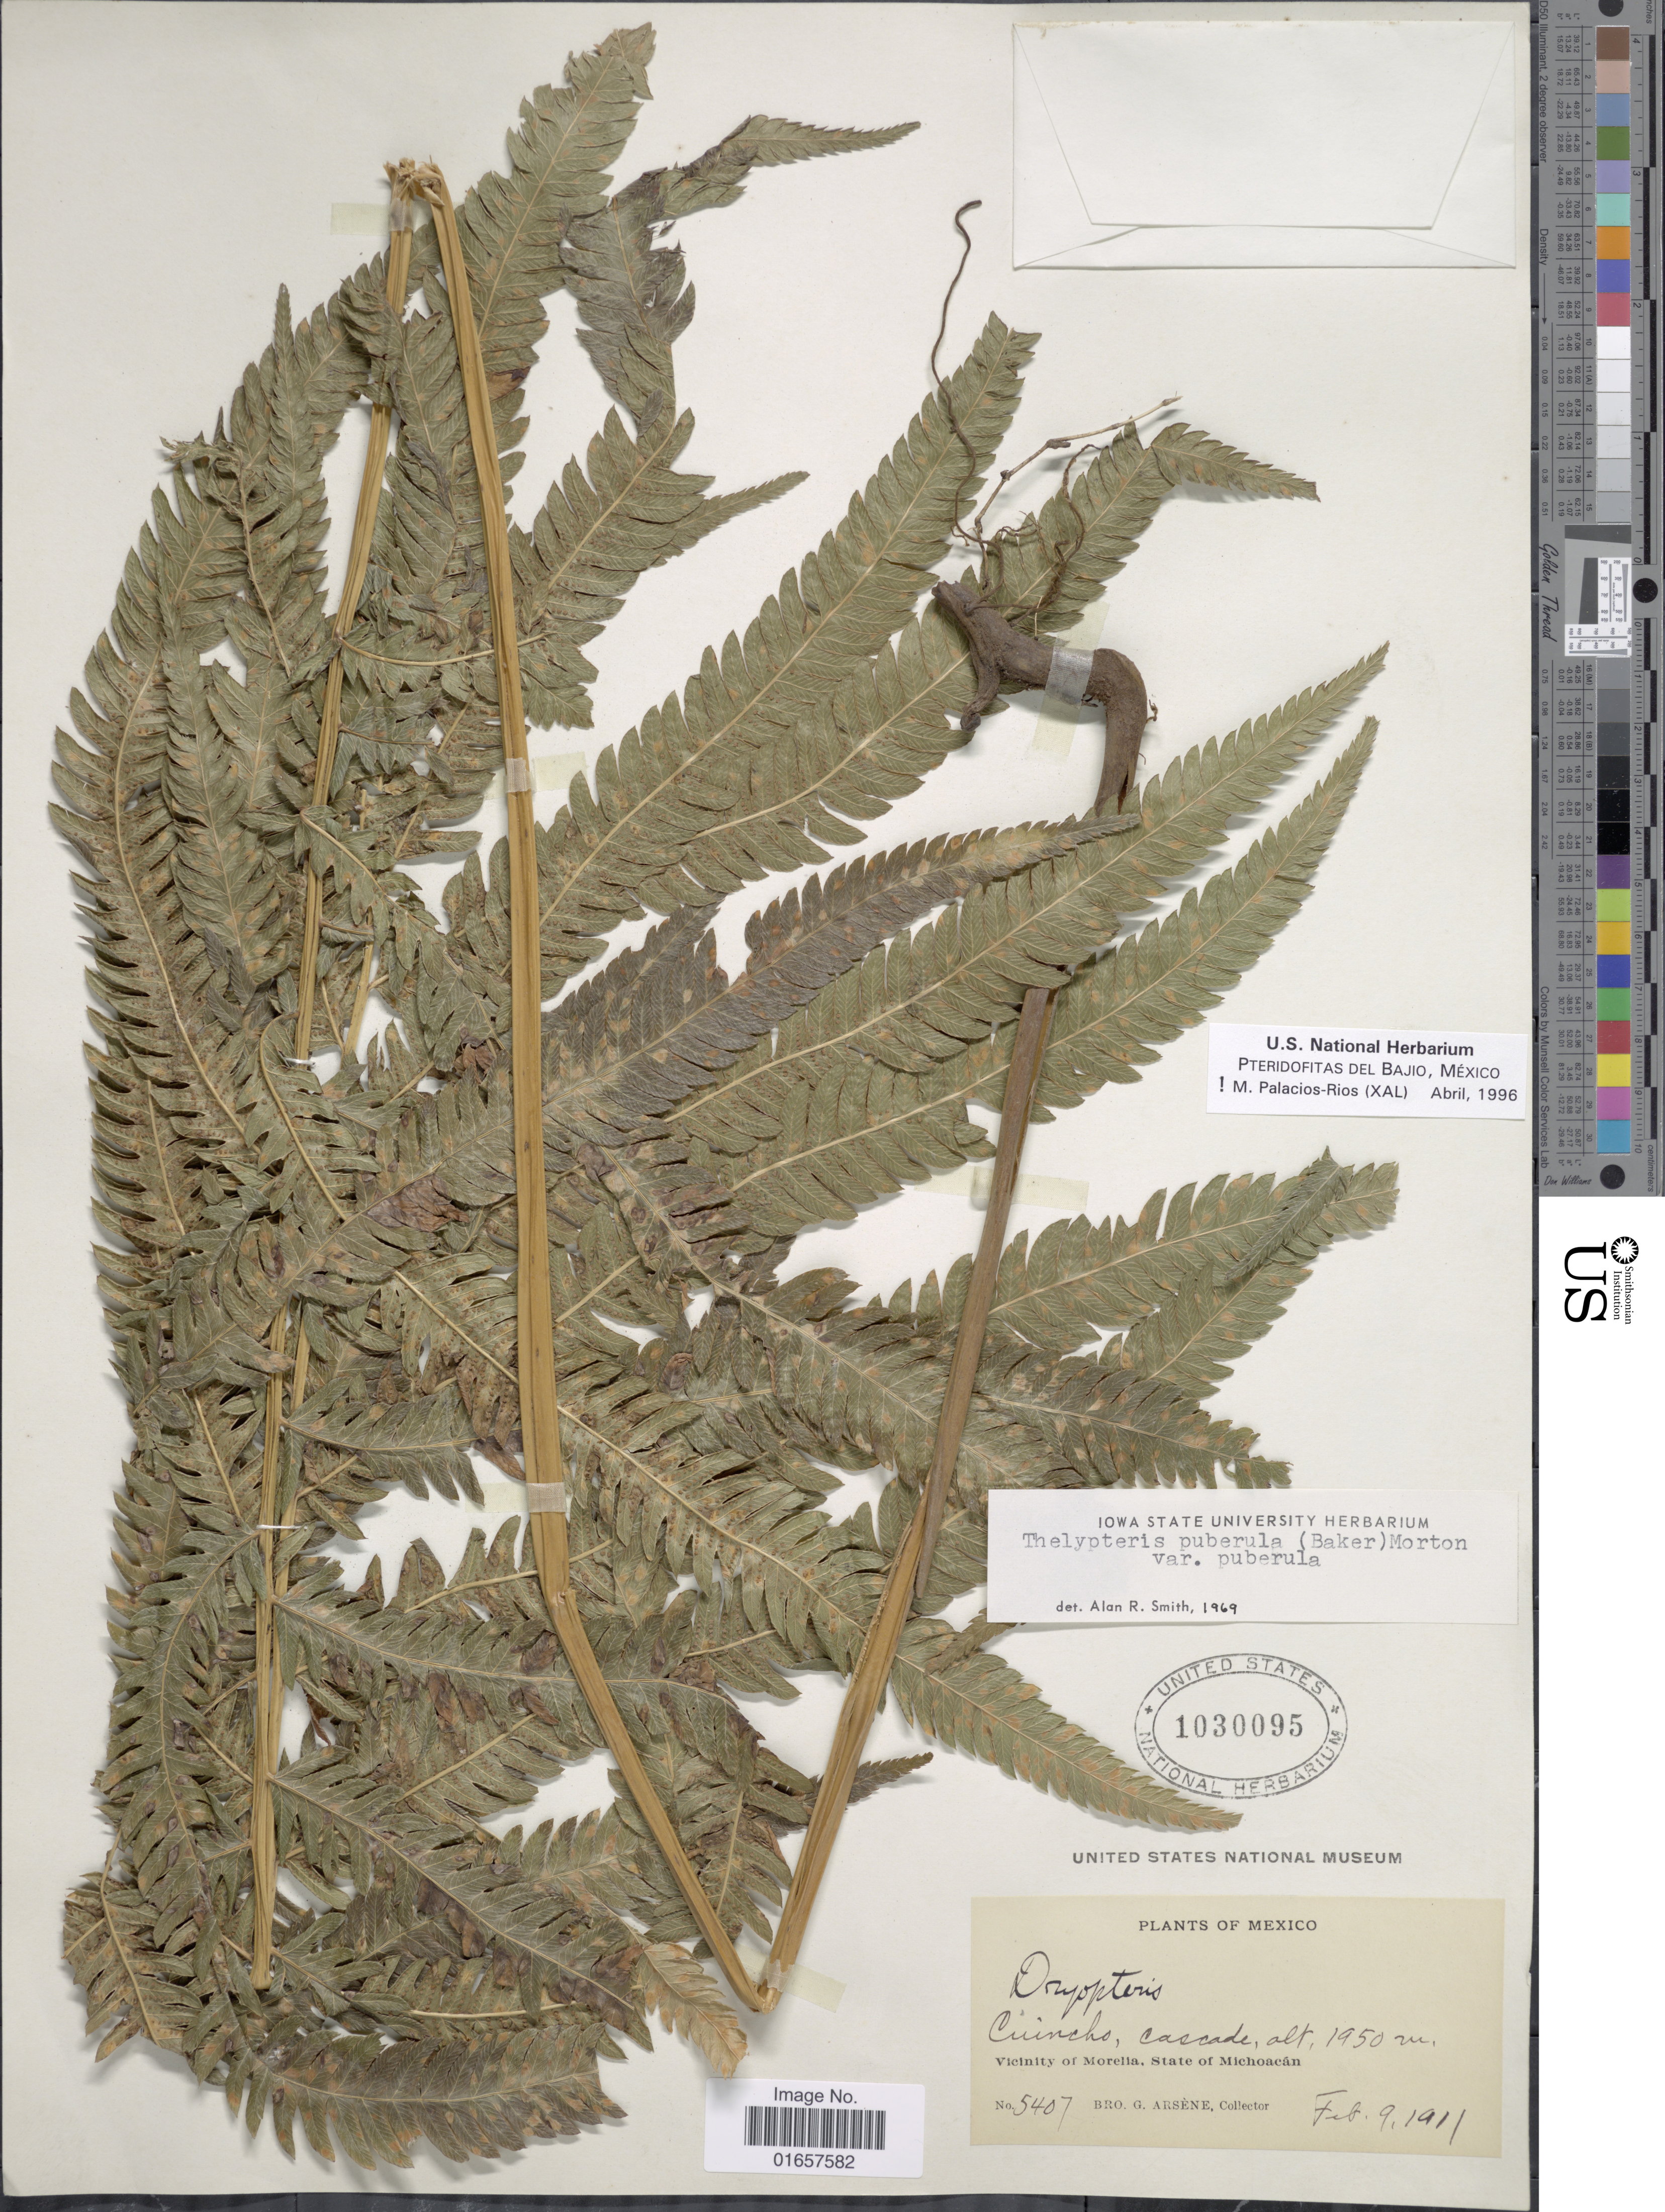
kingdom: Plantae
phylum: Tracheophyta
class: Polypodiopsida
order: Polypodiales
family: Thelypteridaceae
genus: Christella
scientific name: Christella puberula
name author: (Baker) Á. Löve & D. Löve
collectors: Bro. G. Arsène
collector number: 5407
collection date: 1911-02-09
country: Mexico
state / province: Michoacán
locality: Mexico, Cuincho cascade, Vicinity of Morelia, State of Michoacãn.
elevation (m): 1950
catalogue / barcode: US 1030095